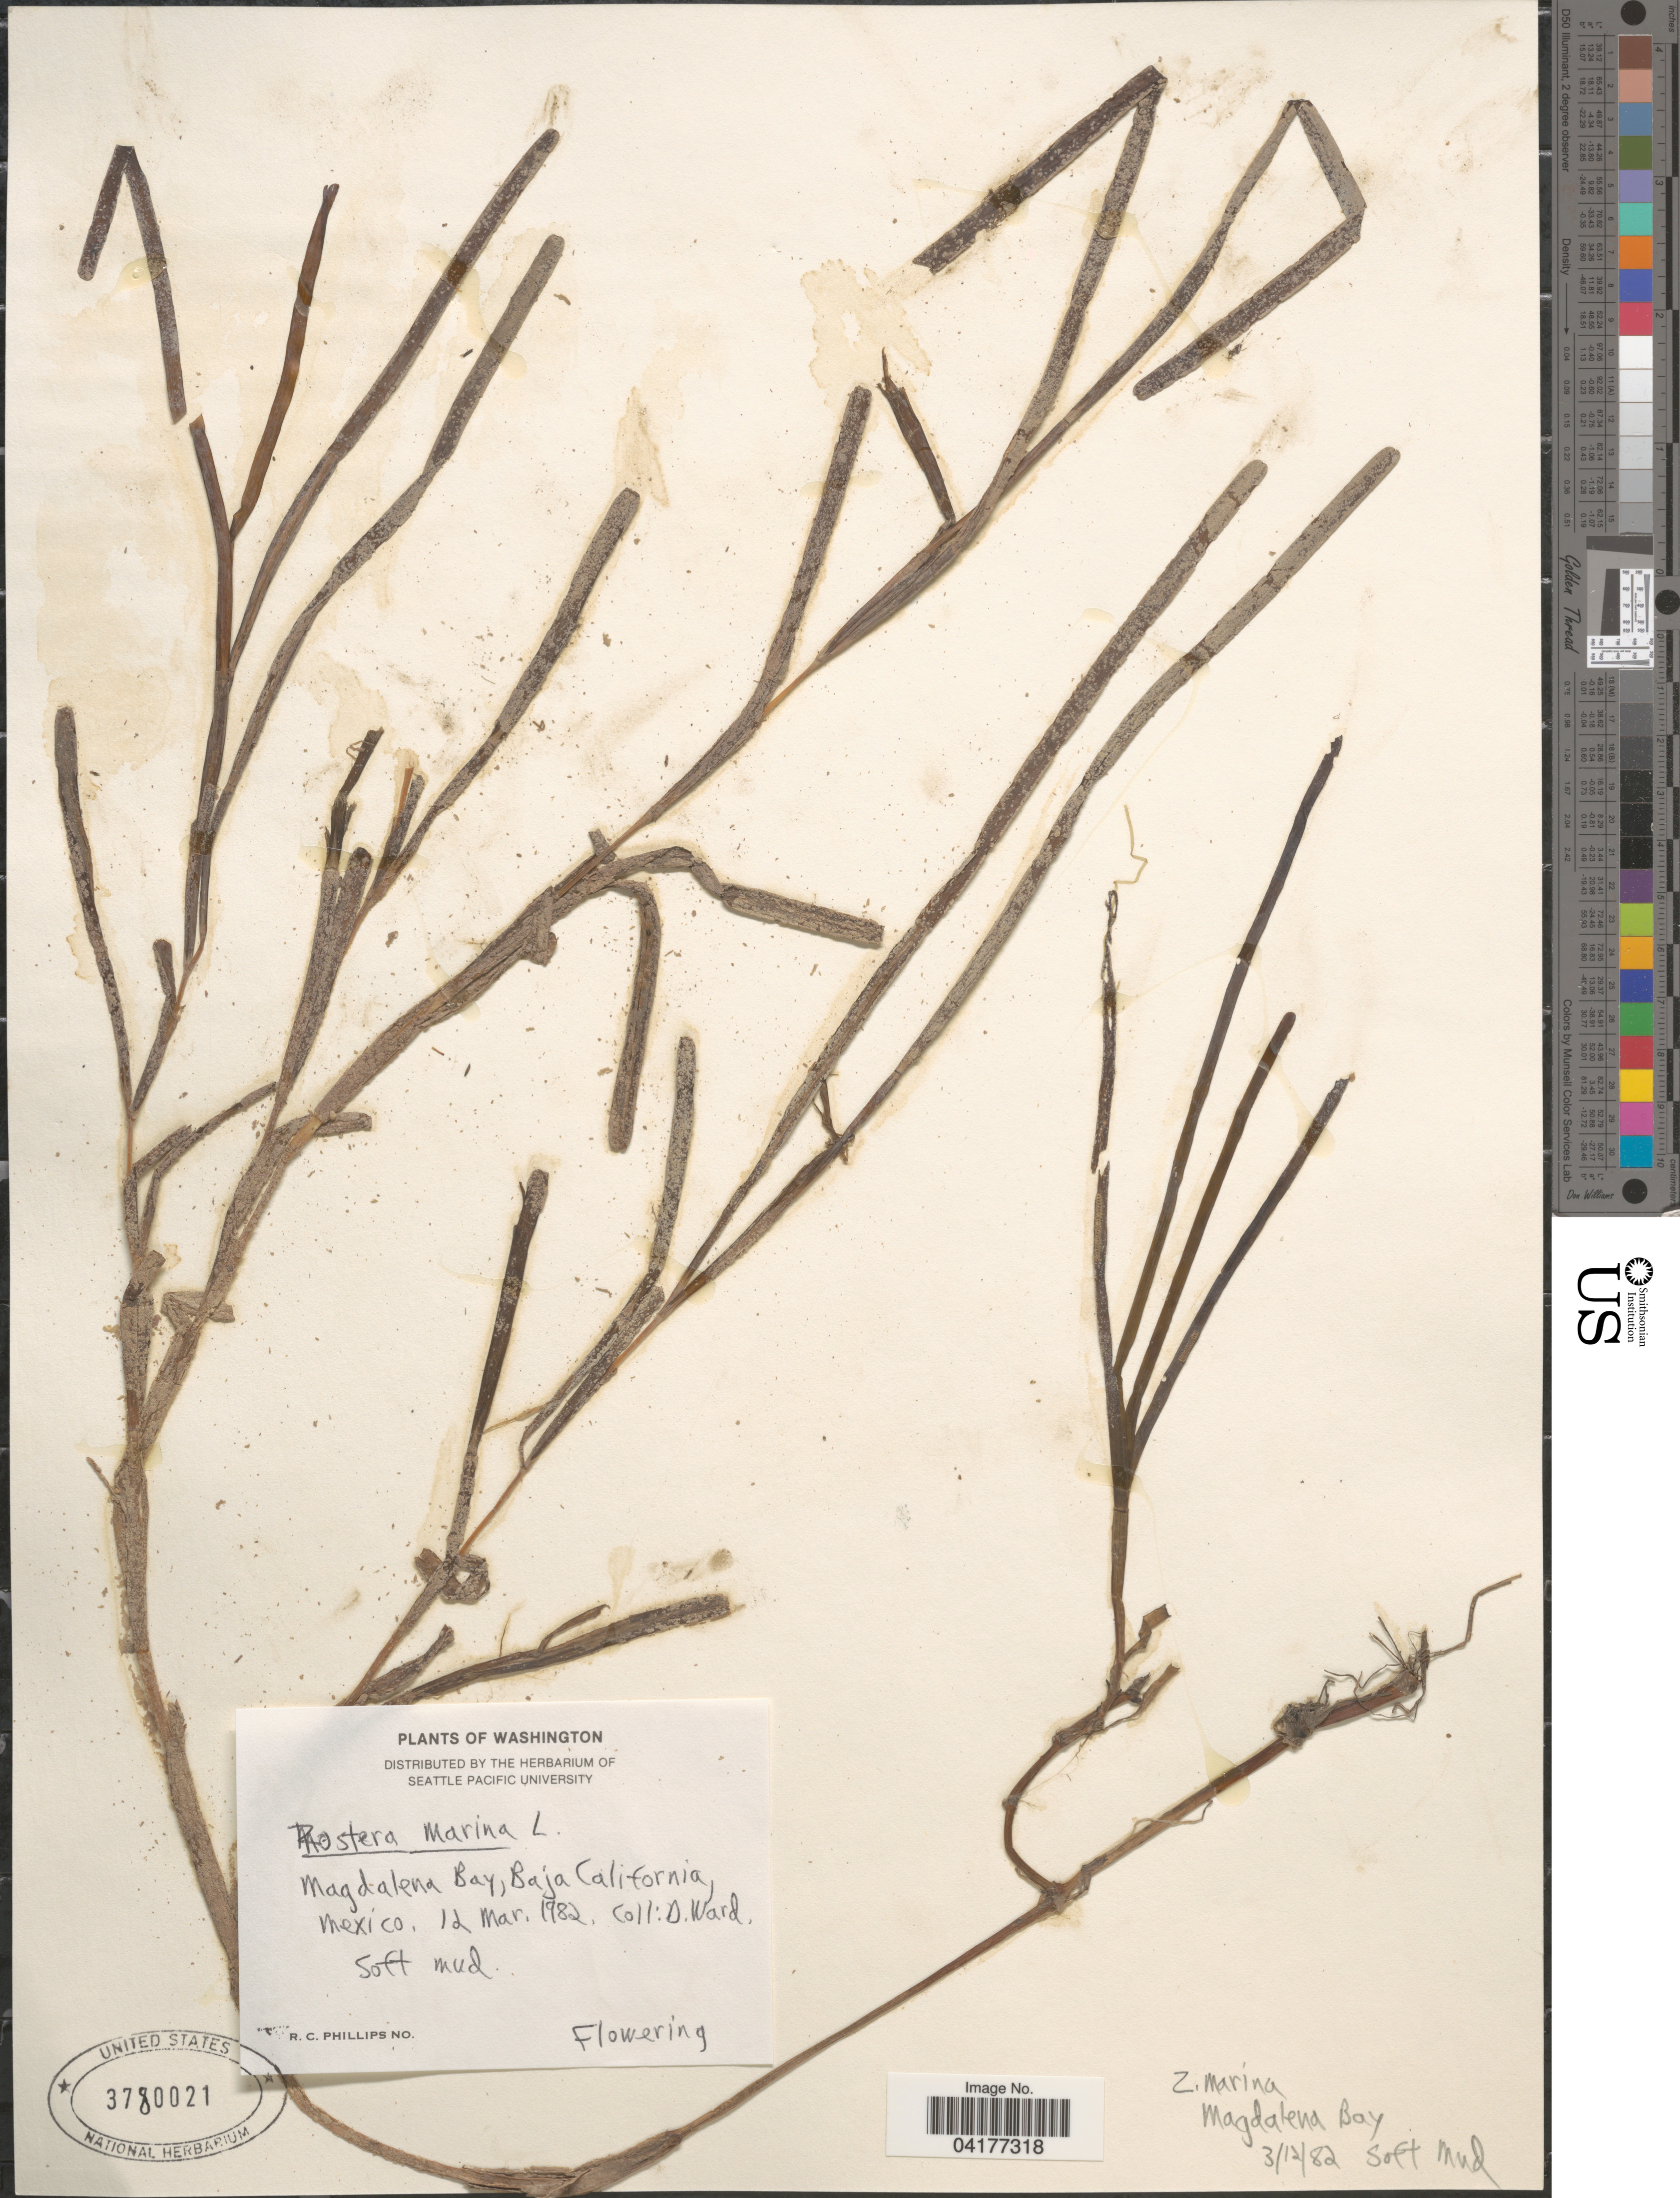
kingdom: Plantae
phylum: Tracheophyta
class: Liliopsida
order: Alismatales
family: Zosteraceae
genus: Zostera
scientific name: Zostera marina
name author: L.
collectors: D. Ward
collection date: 1982-03-12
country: Mexico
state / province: Baja California Sur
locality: Magdalena Bay.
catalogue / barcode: US 3780021